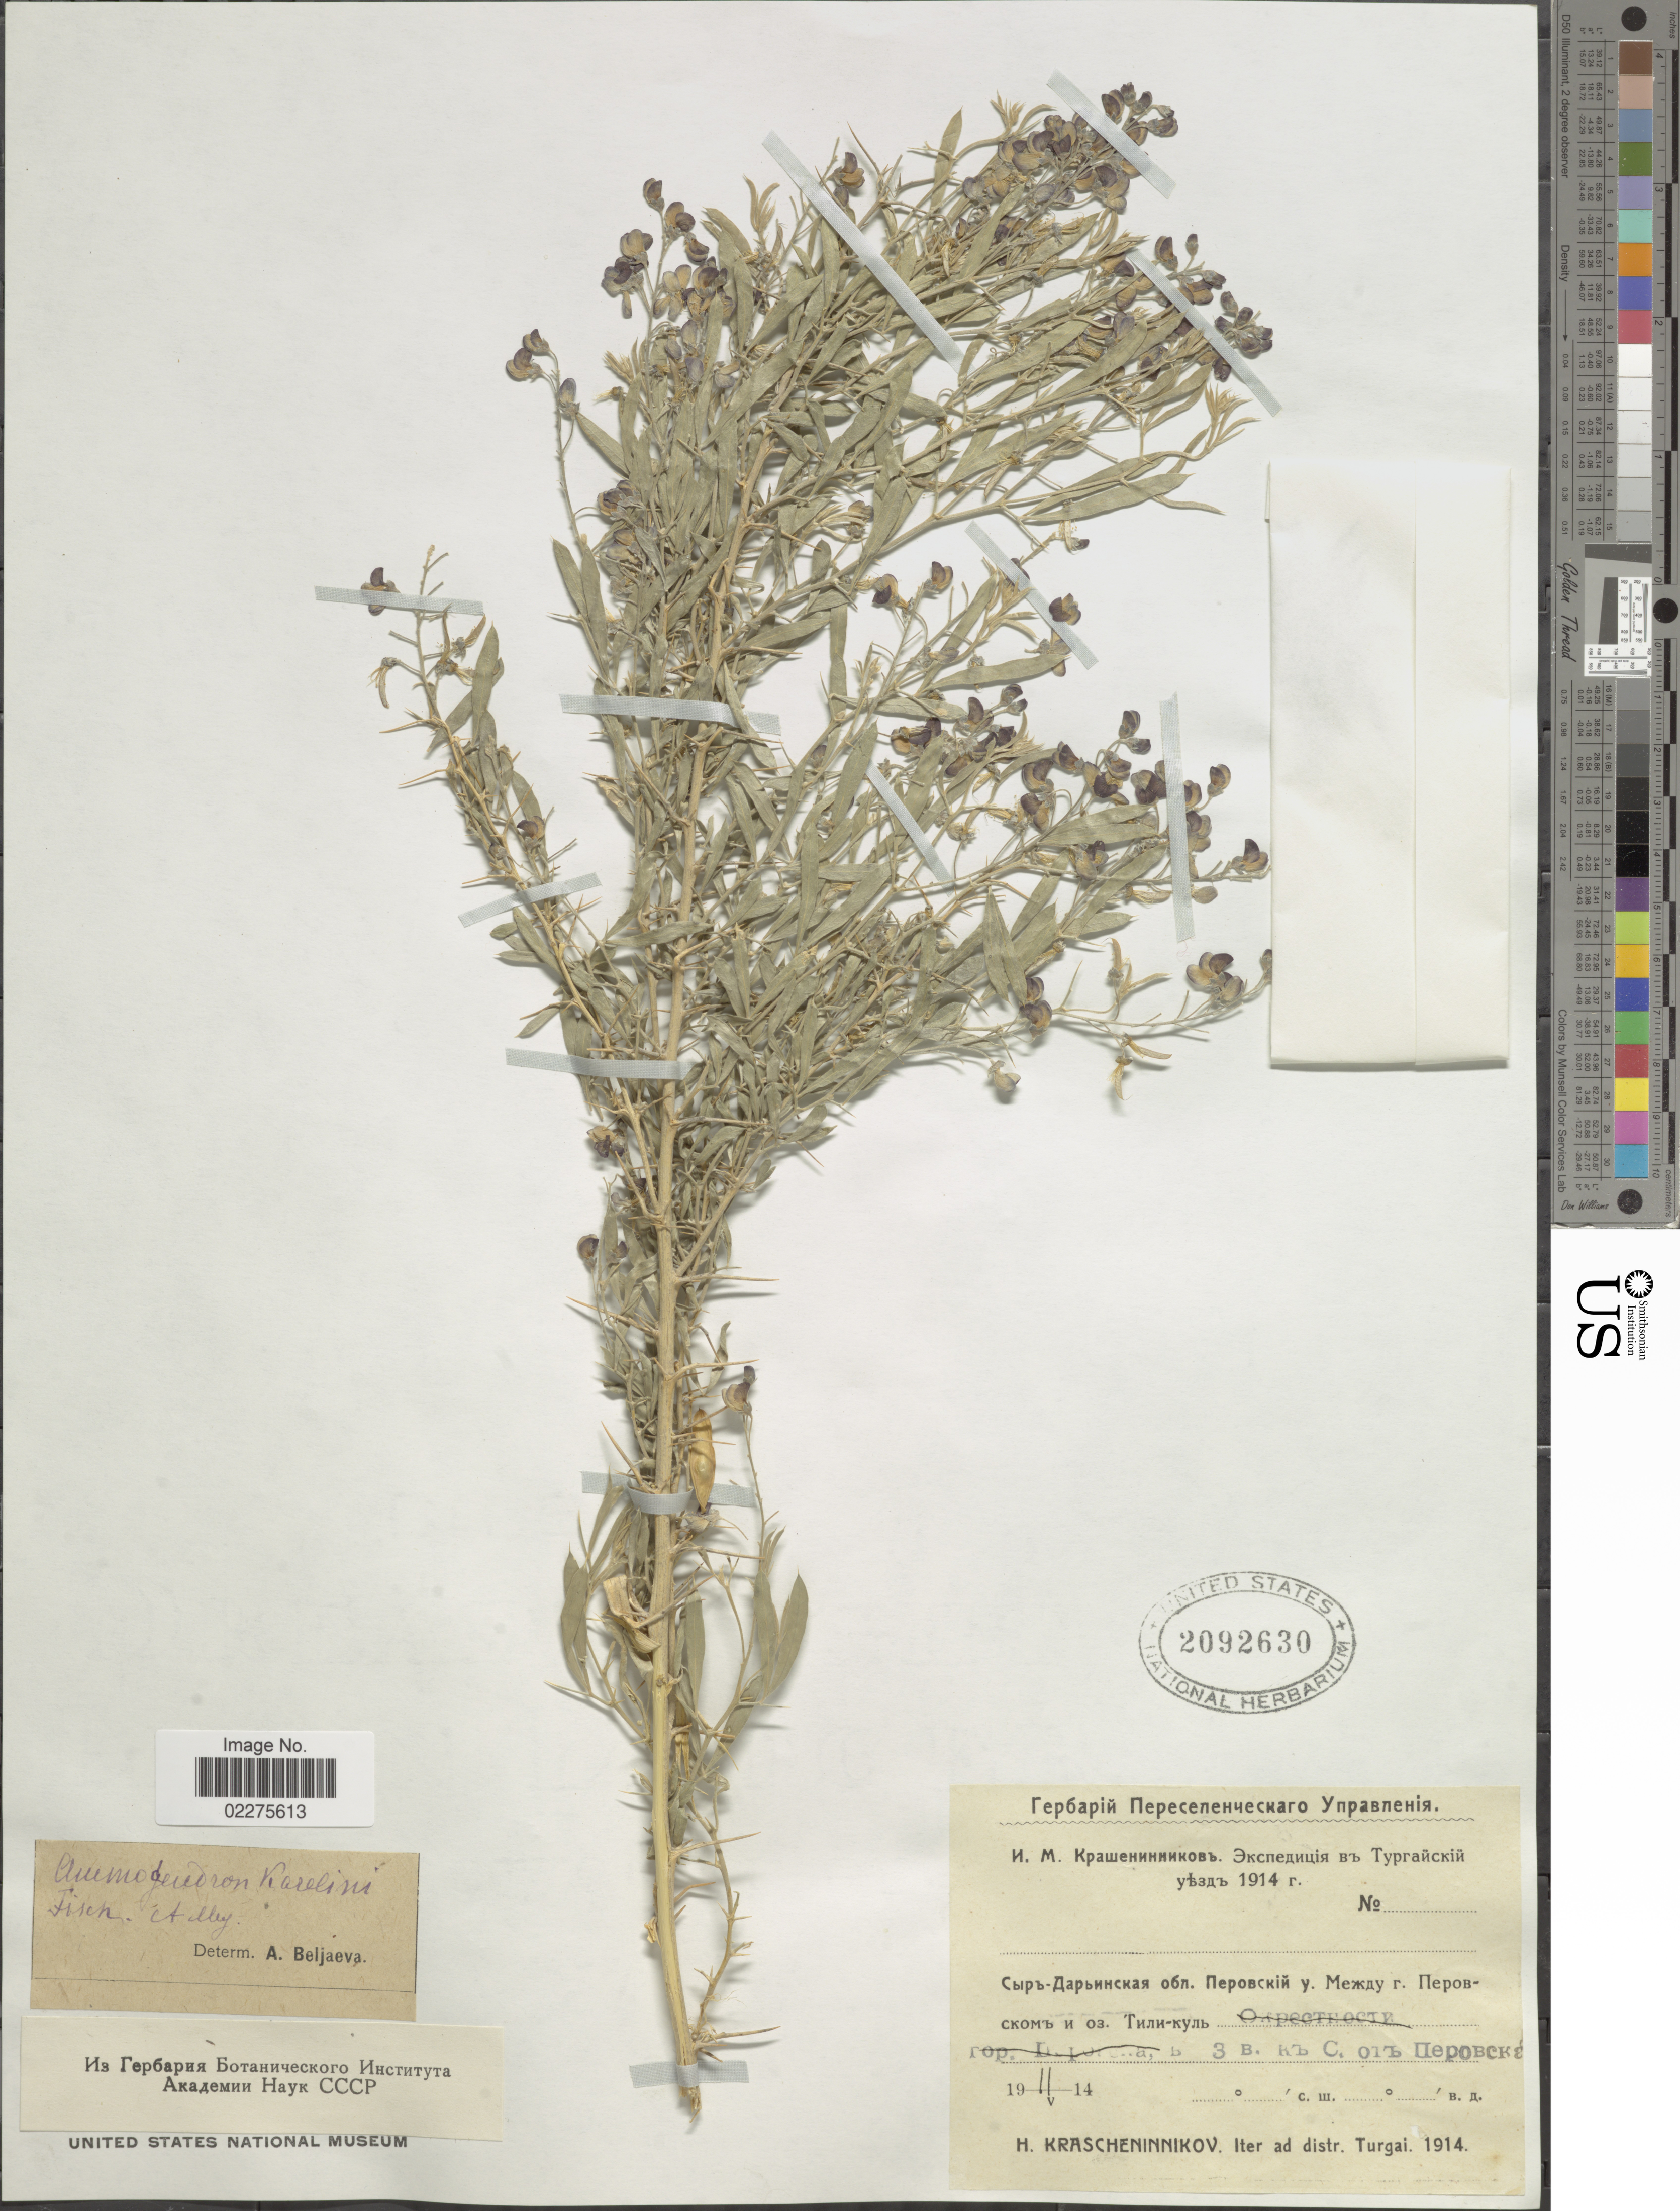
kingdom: Plantae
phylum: Tracheophyta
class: Magnoliopsida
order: Fabales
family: Fabaceae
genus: Ammodendron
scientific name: Ammodendron karelinii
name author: Fisch. & C.A. Mey. ex Ledeb.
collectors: H. Krascheninnikov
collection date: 1914-05-11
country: Kazakhstan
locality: Distr. Turgai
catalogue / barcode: US 2092630